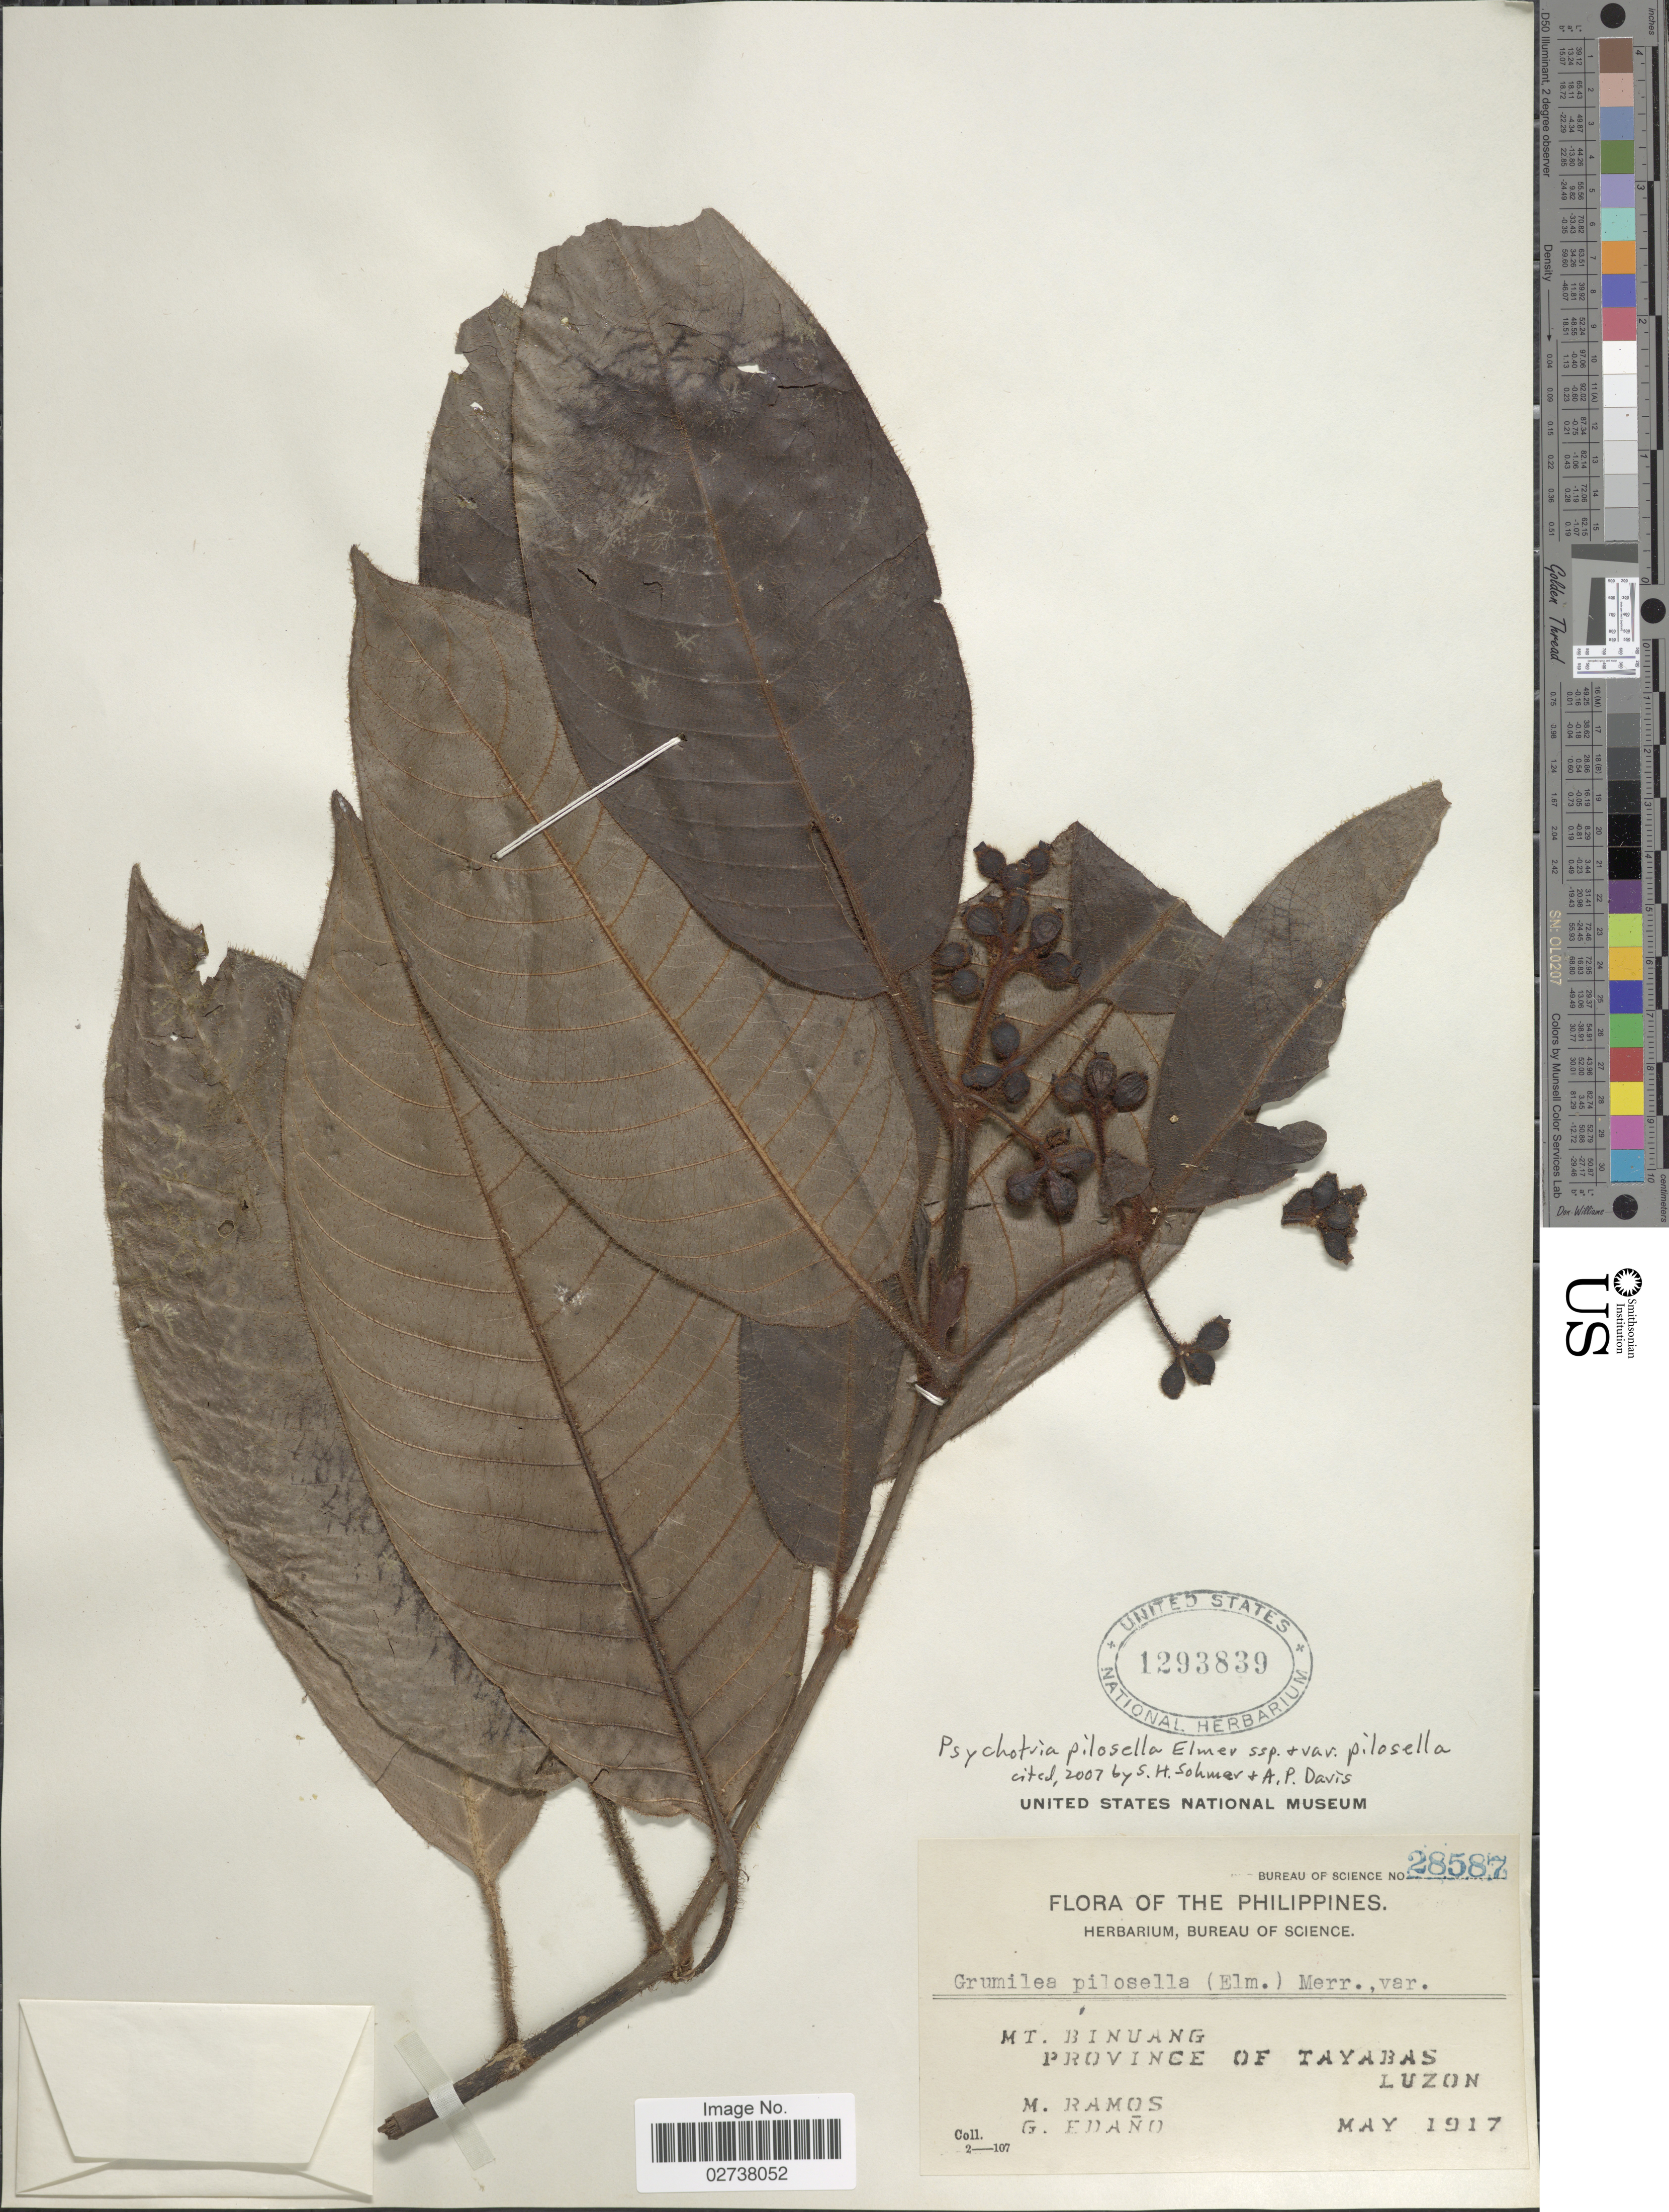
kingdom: Plantae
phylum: Tracheophyta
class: Magnoliopsida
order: Gentianales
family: Rubiaceae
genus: Psychotria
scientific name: Psychotria pilosella subsp. pilosella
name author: Elmer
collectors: M. Ramos & G. Edaño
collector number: Bureau of Science 28587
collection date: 1917-05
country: Philippines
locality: Mt. Binuang, Province of Tayabas. Luzon.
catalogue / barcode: US 1293839